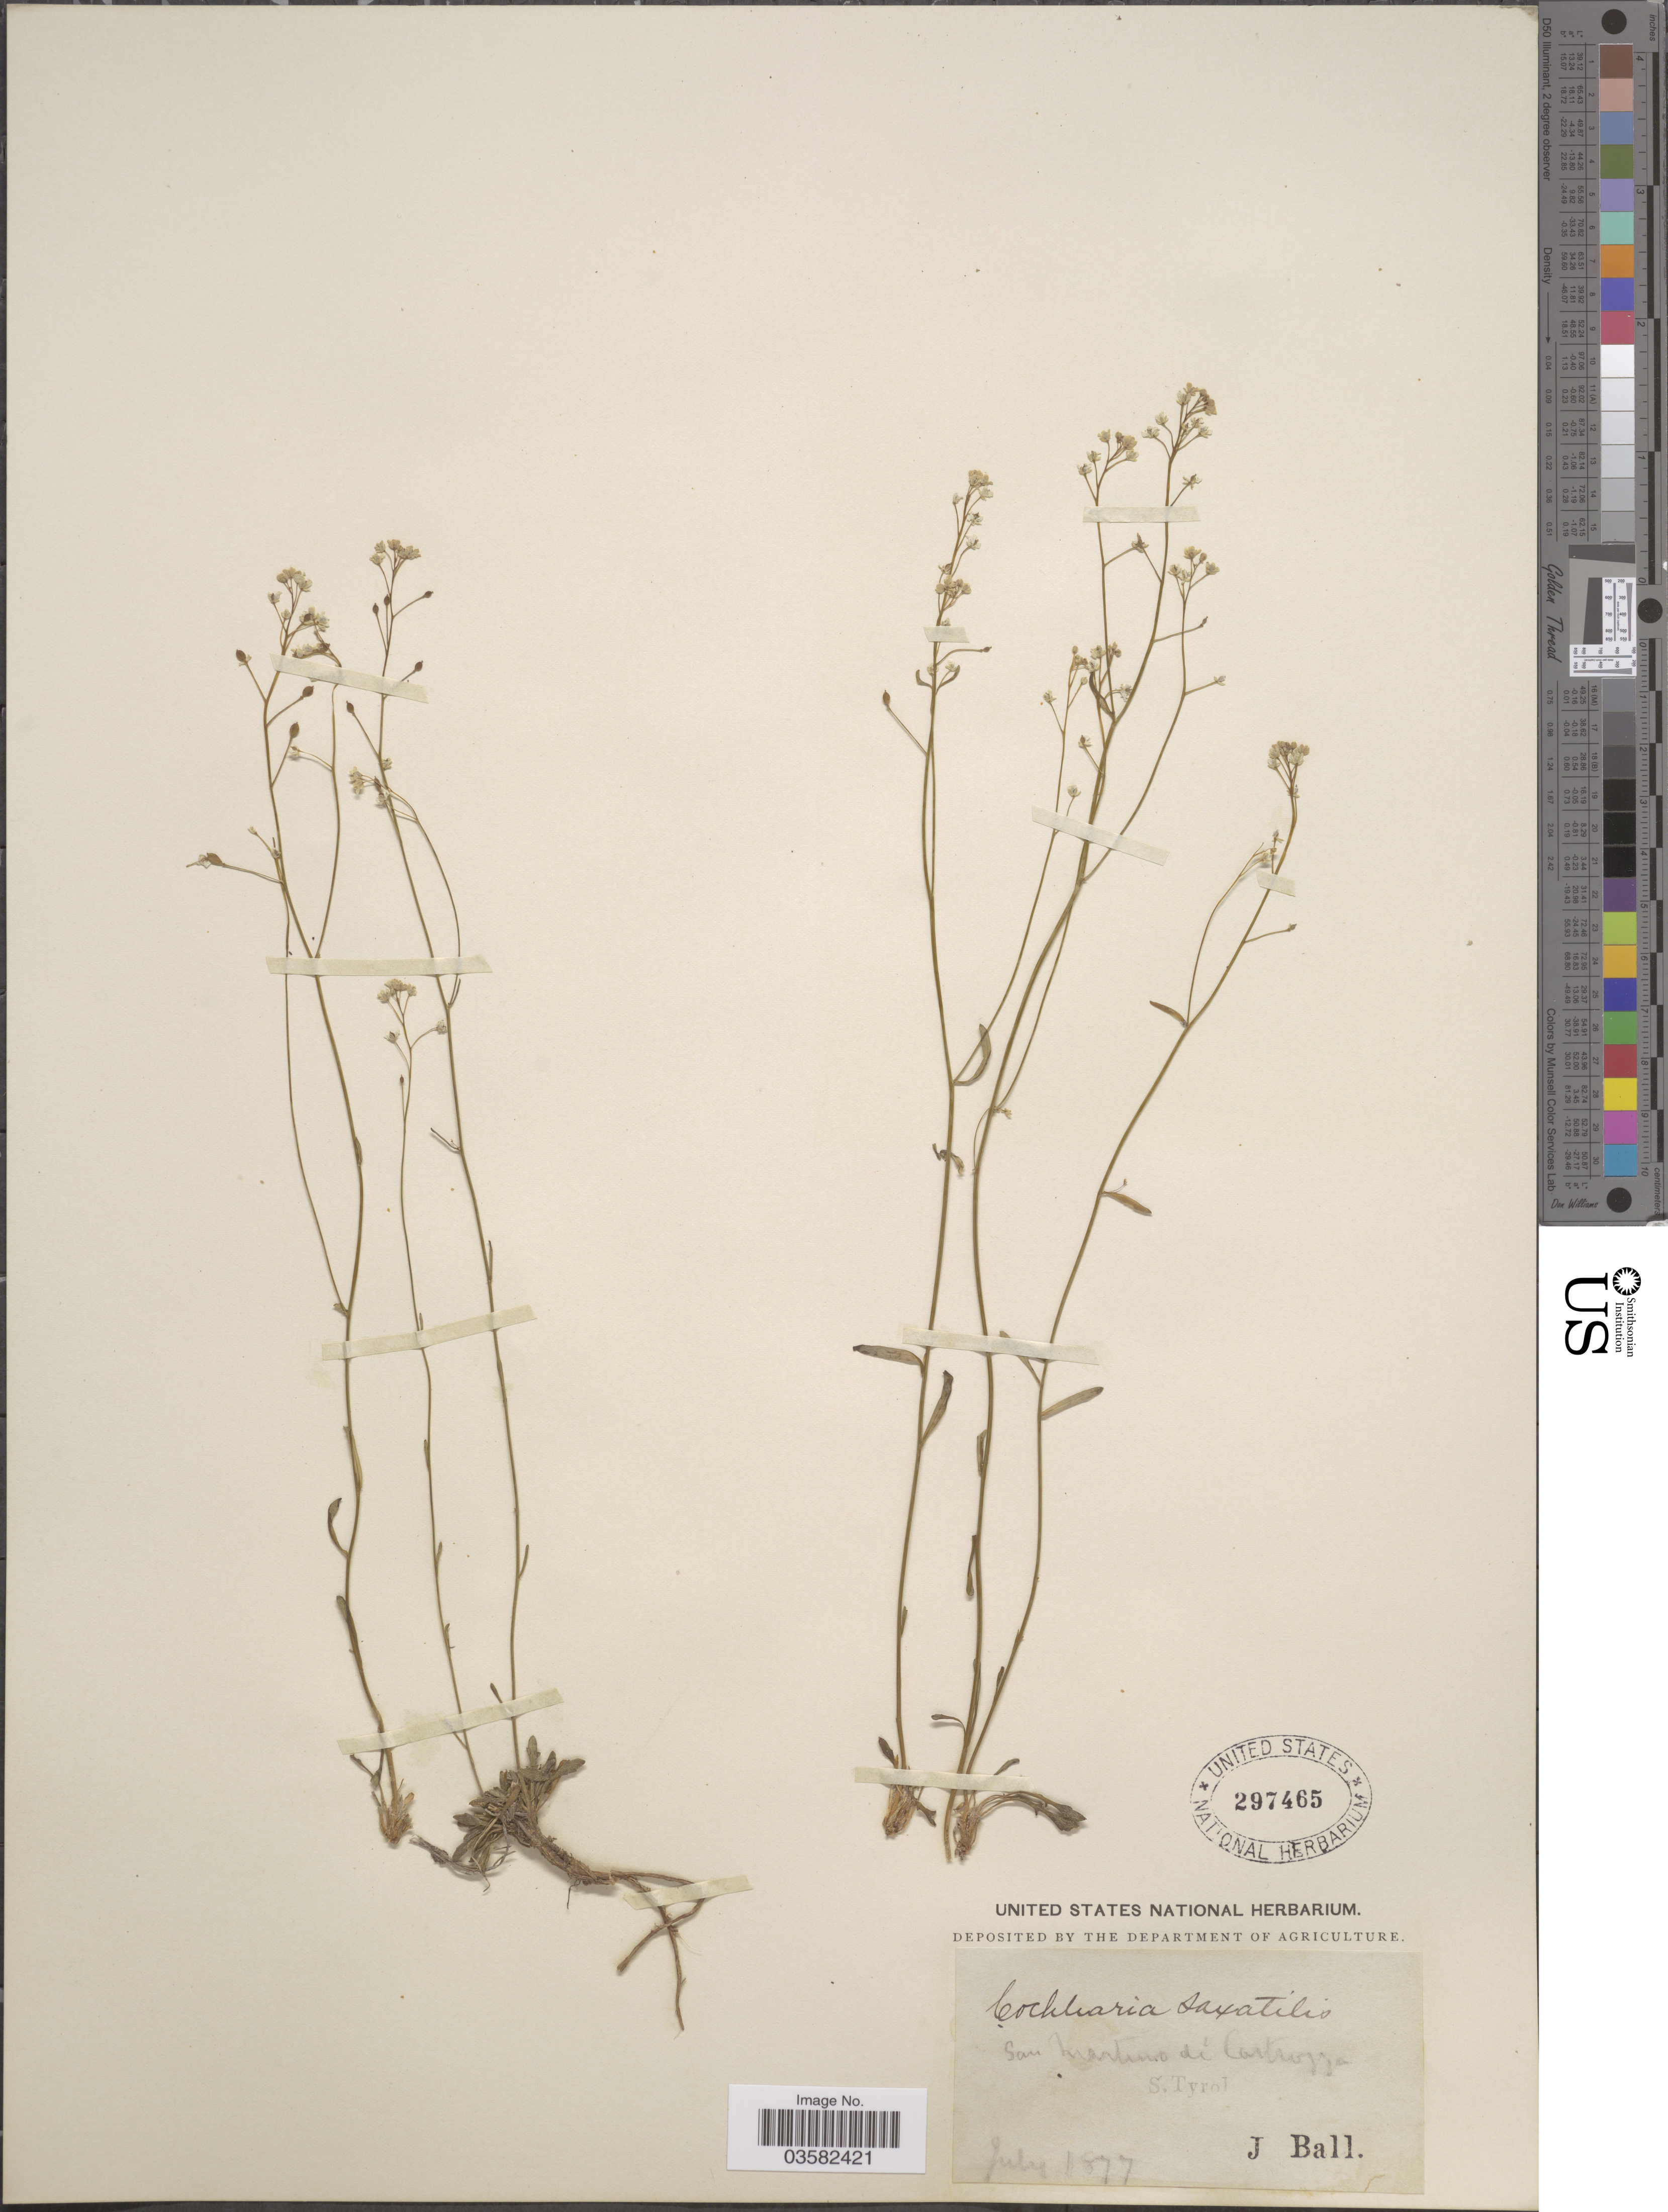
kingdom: Plantae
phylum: Tracheophyta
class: Magnoliopsida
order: Brassicales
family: Brassicaceae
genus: Kernera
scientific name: Kernera saxatilis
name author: (L.) Rchb.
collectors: J. Ball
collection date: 1877-07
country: Italy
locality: San Martino di Castrozza.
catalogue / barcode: US 297465